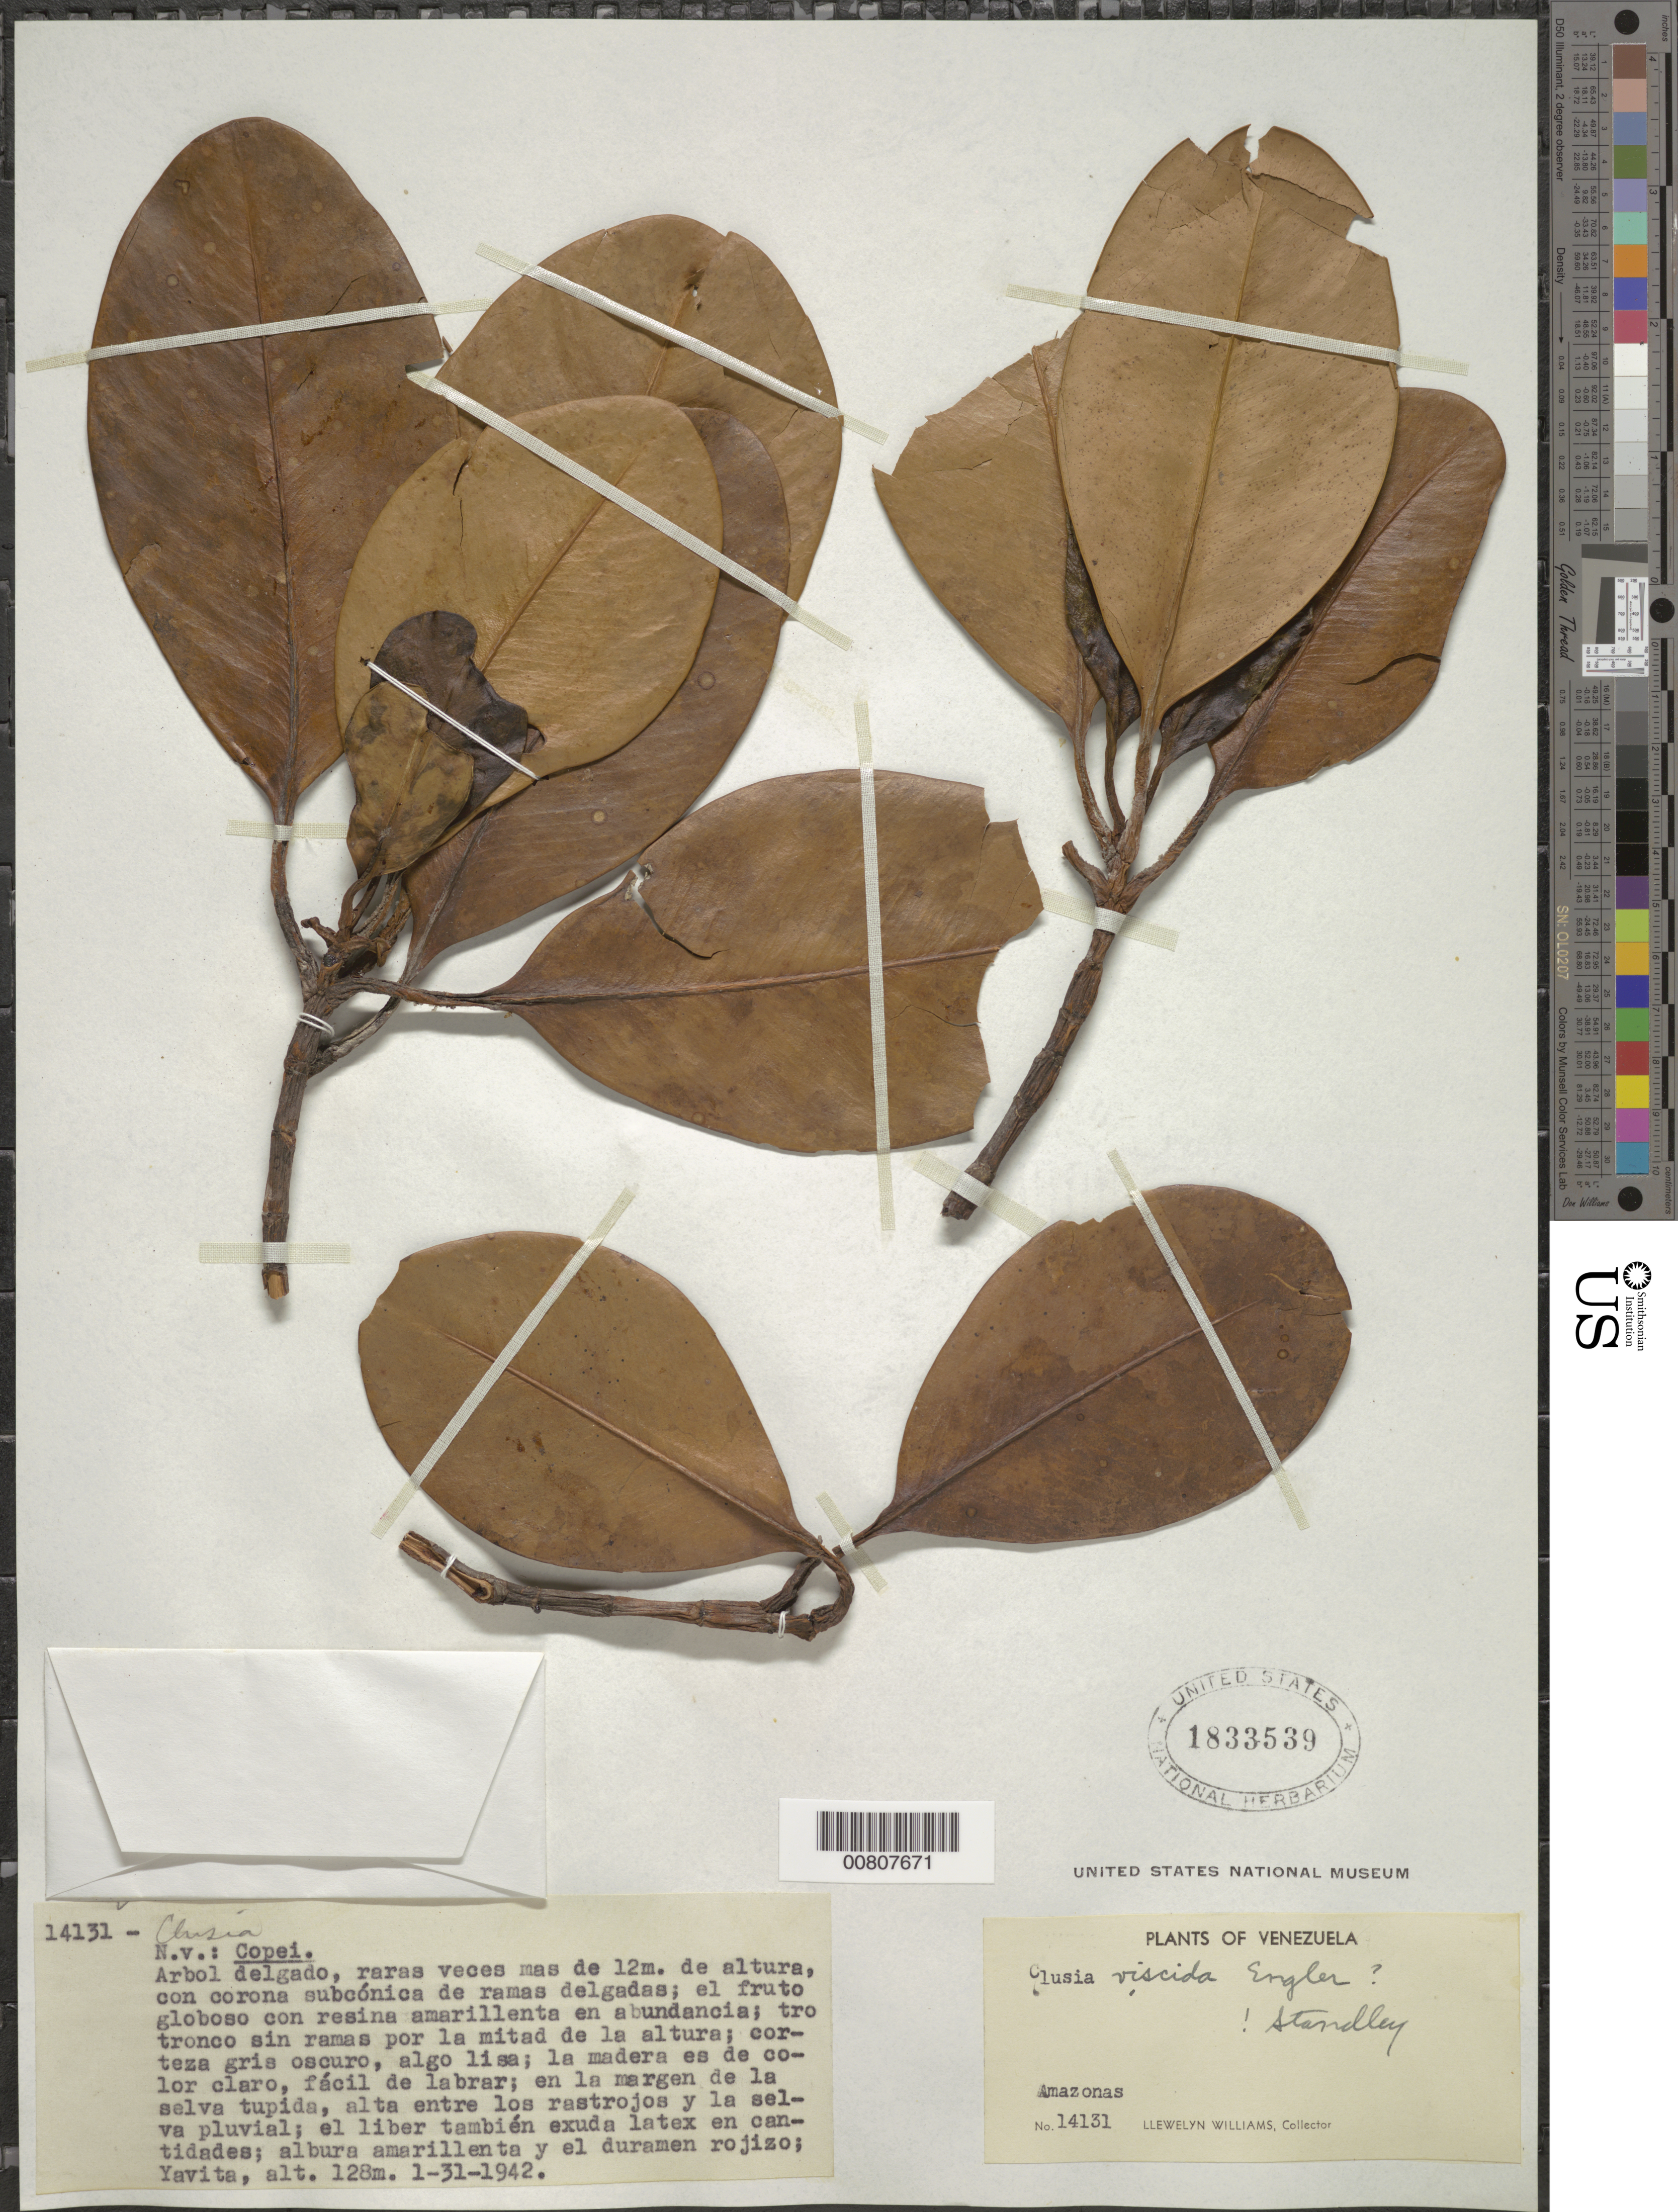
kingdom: Plantae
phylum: Tracheophyta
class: Magnoliopsida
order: Malpighiales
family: Clusiaceae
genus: Clusia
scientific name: Clusia viscida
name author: Engl.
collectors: Ll. Williams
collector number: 14131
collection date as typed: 31-Jan-42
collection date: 1942-01-31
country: Venezuela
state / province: Amazonas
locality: Yavita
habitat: Margen de la selva tupida, alta entre los rastrojos y la selva pluvial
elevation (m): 128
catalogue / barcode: US 1833539